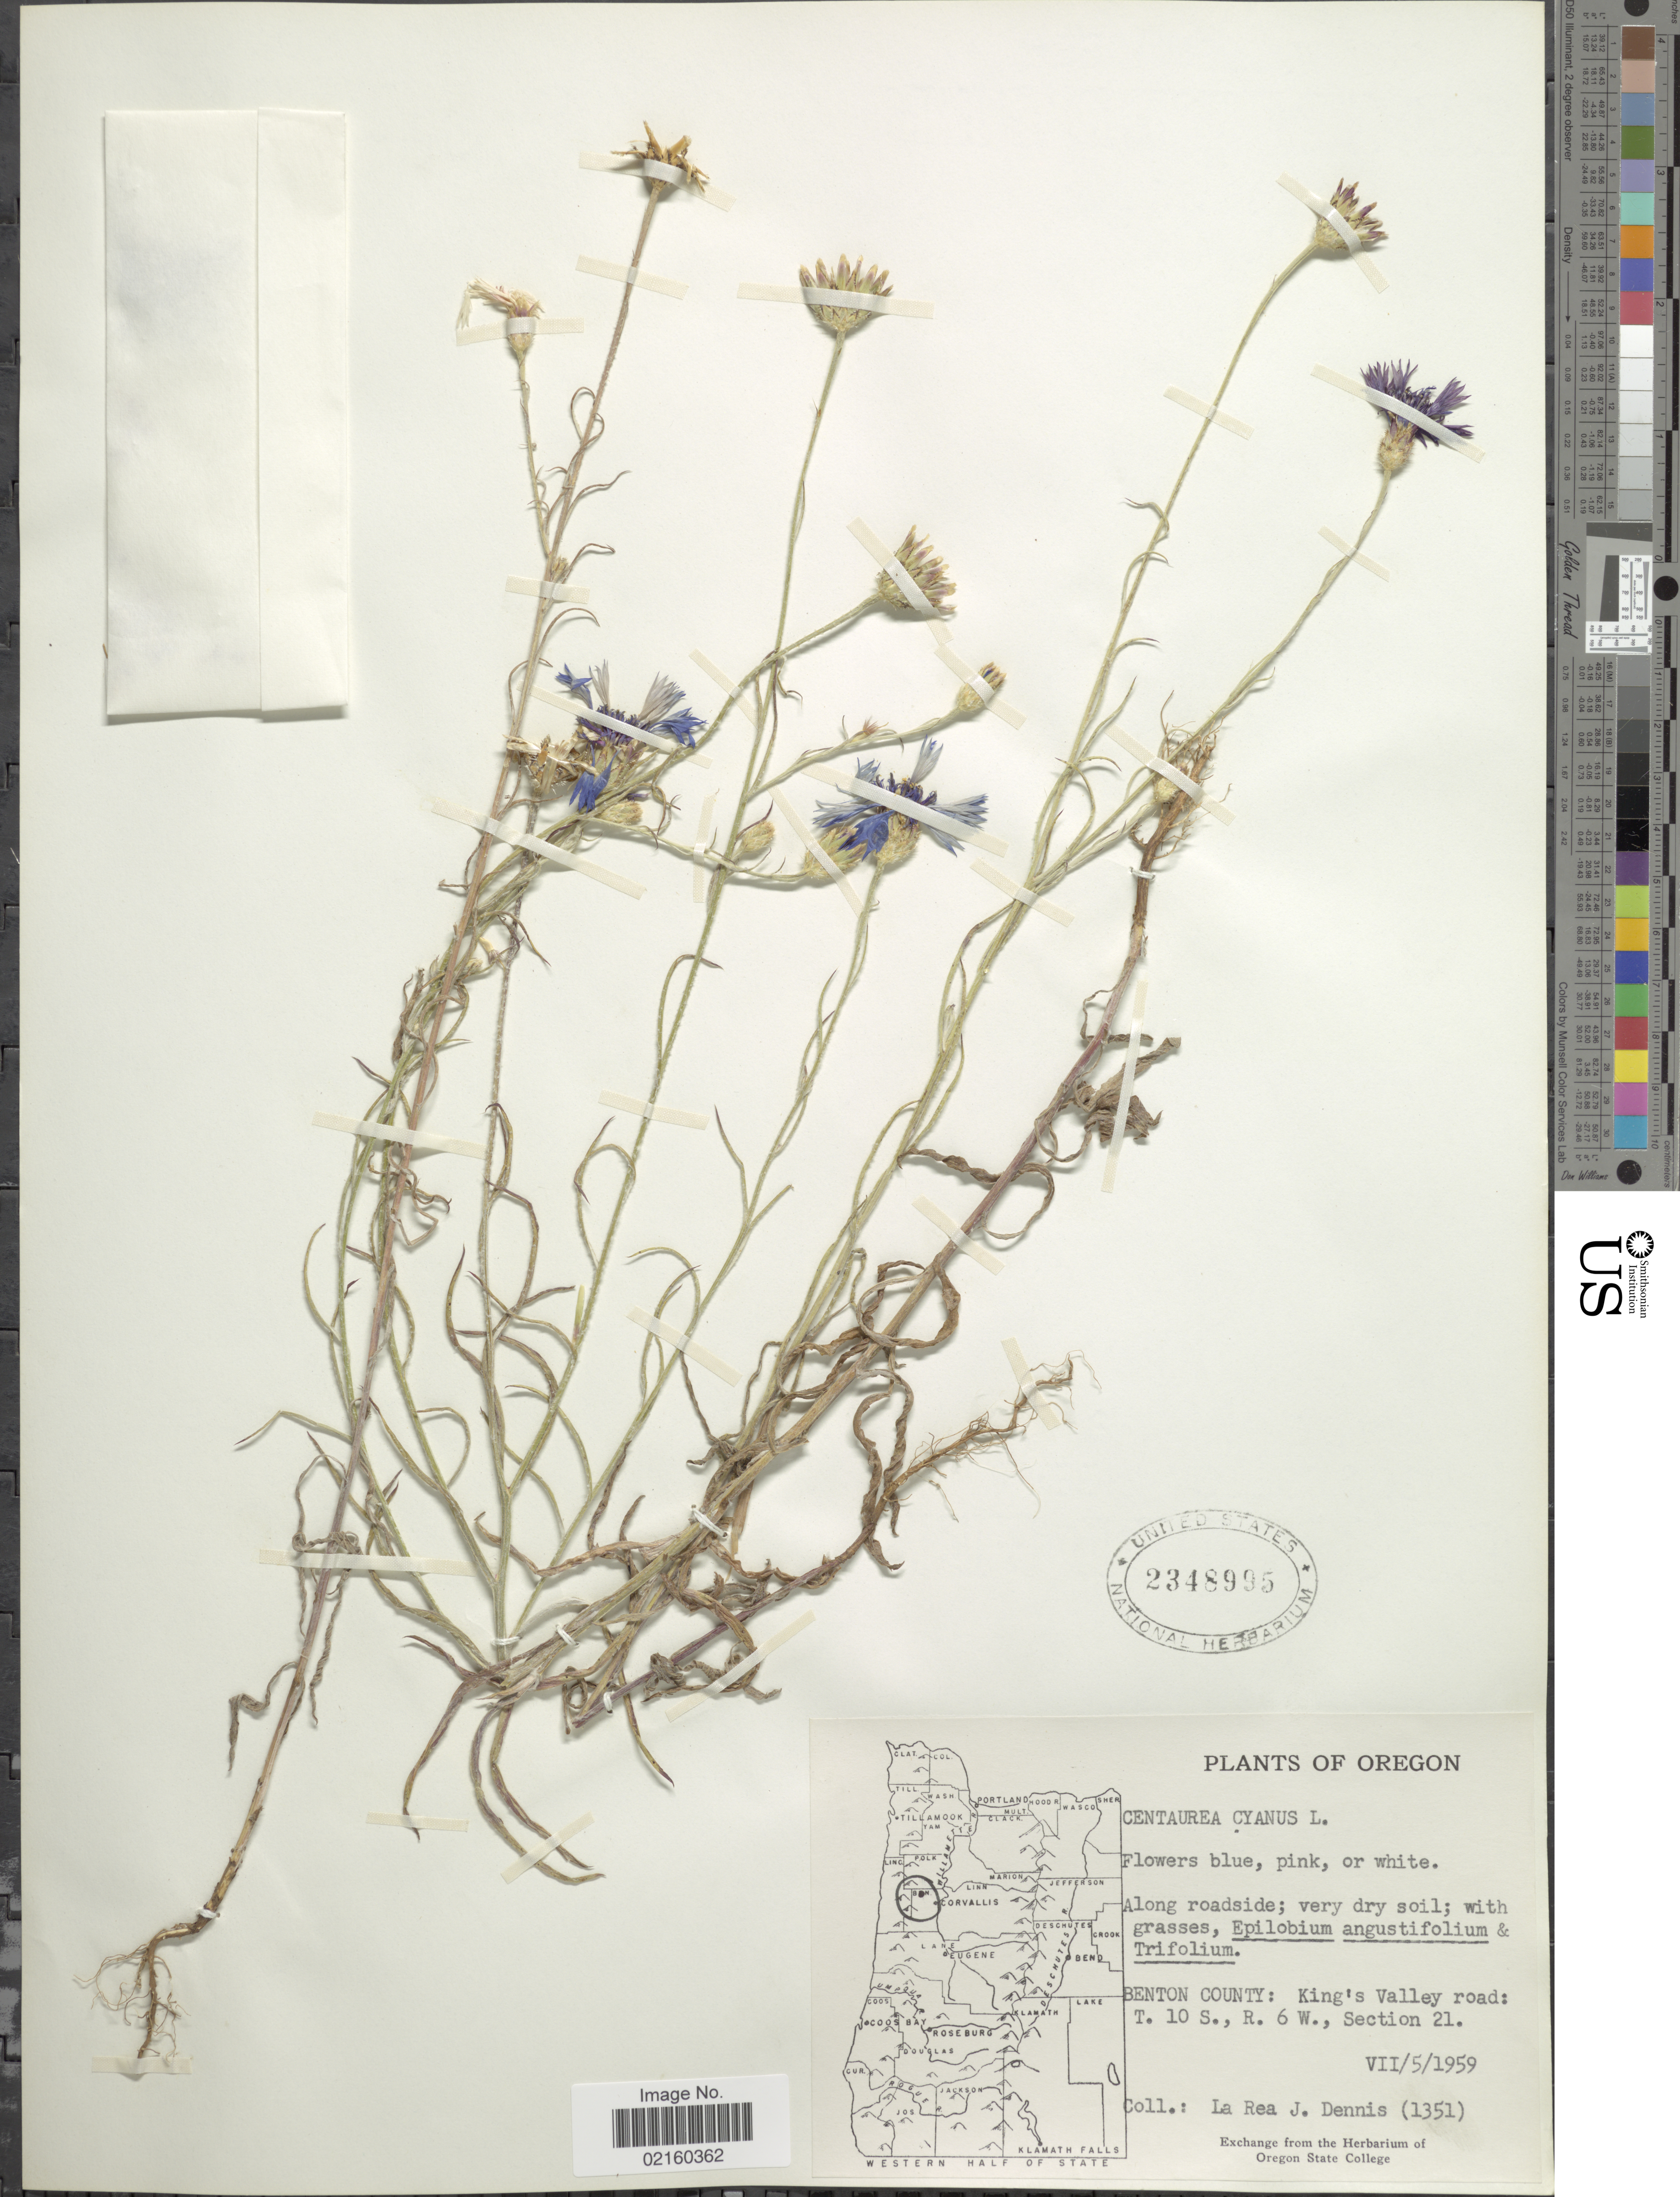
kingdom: Plantae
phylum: Tracheophyta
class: Magnoliopsida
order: Asterales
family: Asteraceae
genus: Centaurea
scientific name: Centaurea cyanus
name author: L.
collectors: L. Dennis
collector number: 1351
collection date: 1959-07-05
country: United States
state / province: Oregon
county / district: Benton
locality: Benton County, King's Valley road, T10S, R6W, Section 21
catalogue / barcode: US 2348995